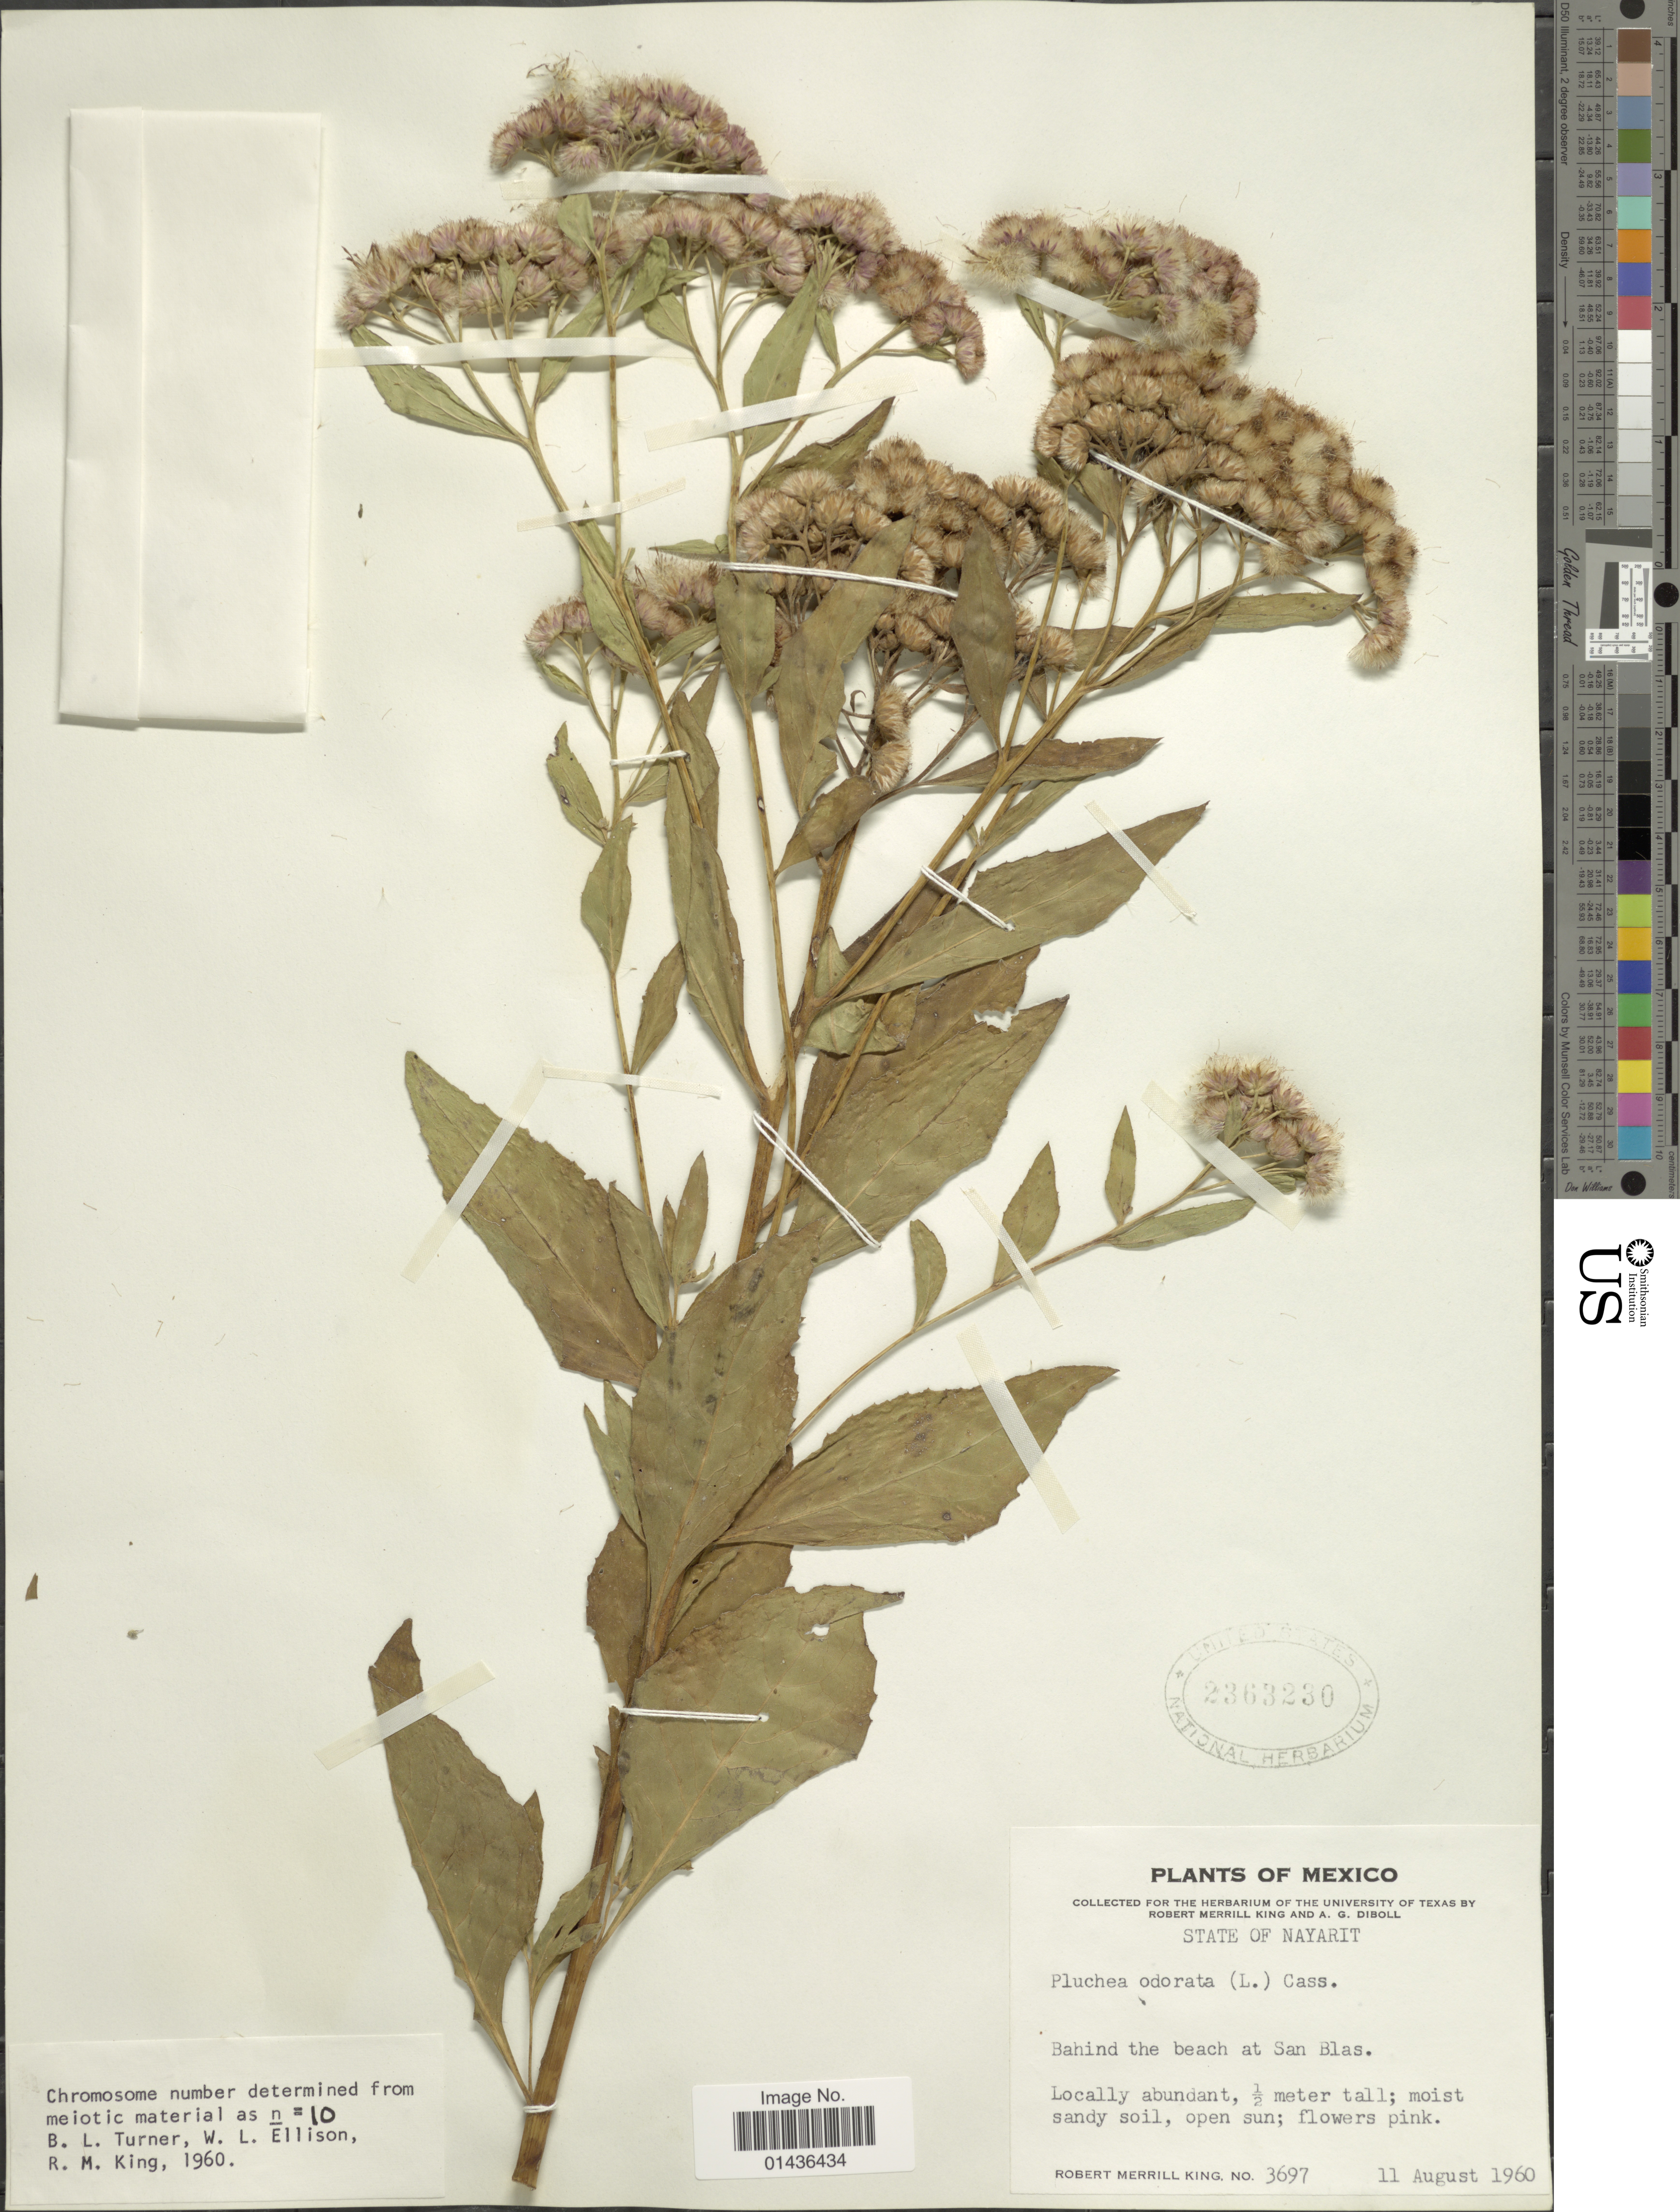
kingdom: Plantae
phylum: Tracheophyta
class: Magnoliopsida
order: Asterales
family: Asteraceae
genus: Pluchea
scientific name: Pluchea carolinensis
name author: (Jacq.) D. Don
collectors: R. M. King & A. Diboll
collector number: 3697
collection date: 1960-08-11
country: Mexico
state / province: Nayarit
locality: Bahind the beach at San Blas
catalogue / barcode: US 2363230